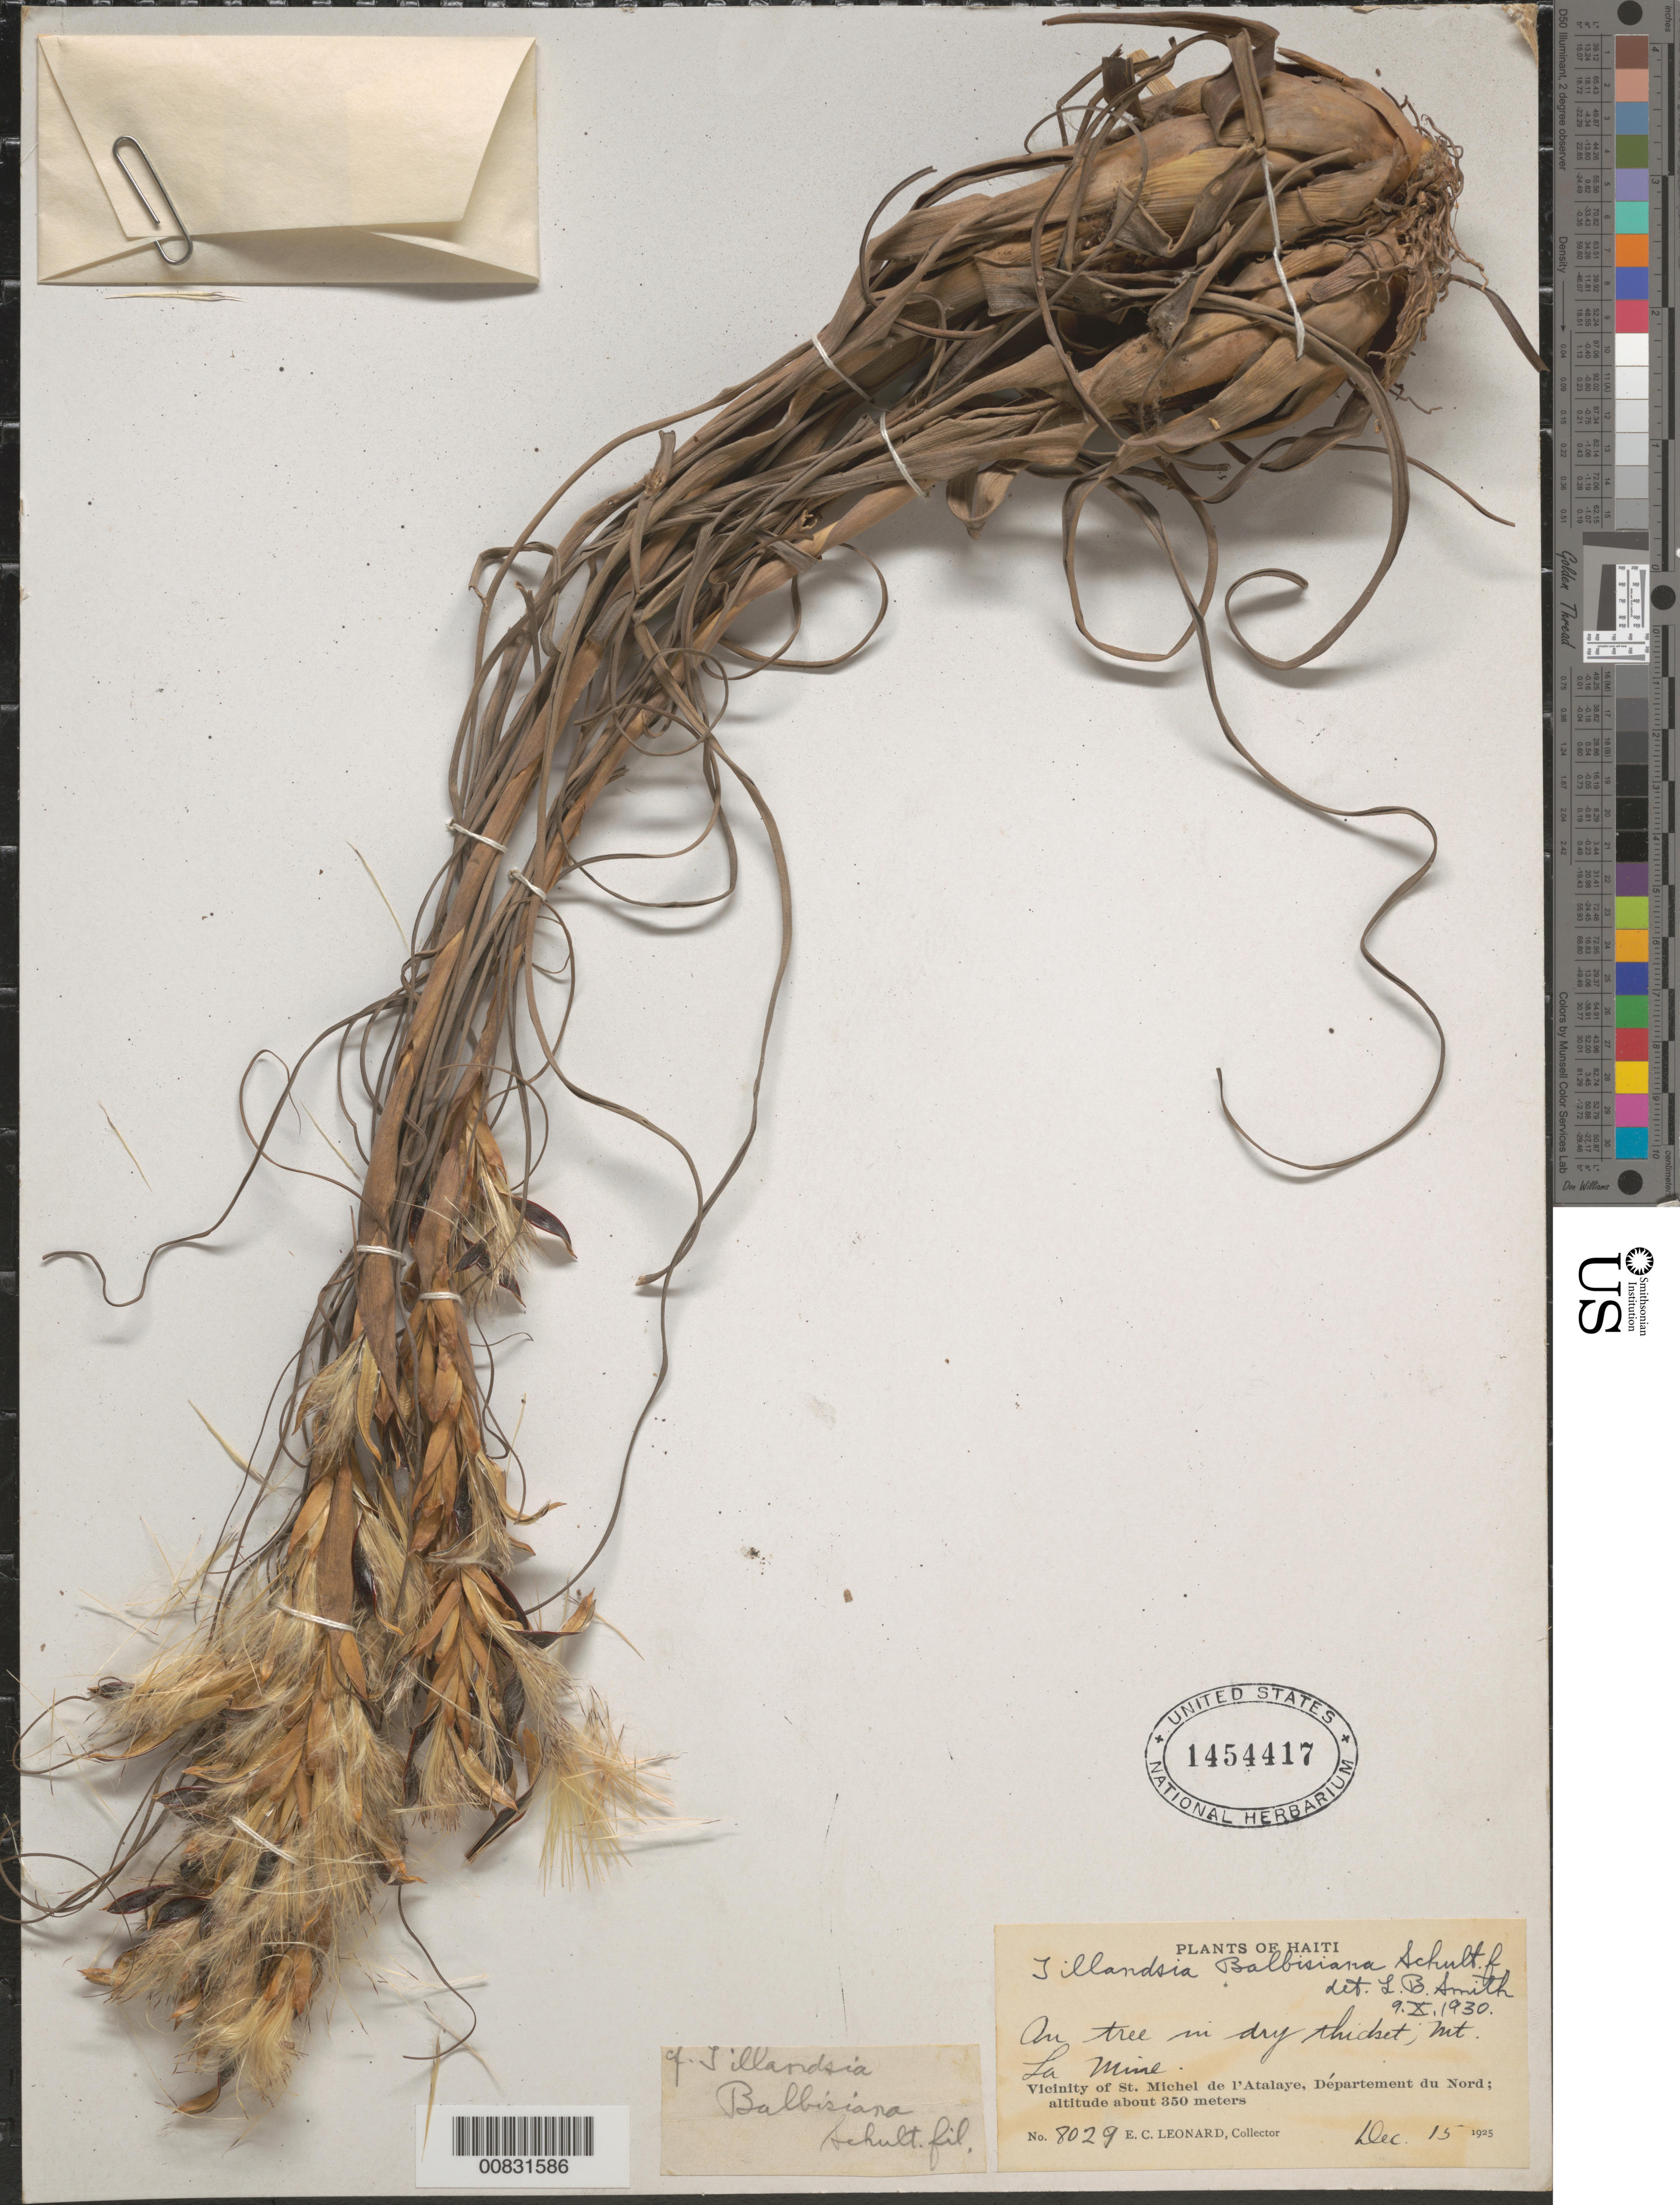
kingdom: Plantae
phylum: Tracheophyta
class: Liliopsida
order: Poales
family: Bromeliaceae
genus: Tillandsia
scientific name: Tillandsia balbisiana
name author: Schult. f.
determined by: Smith, Lyman B., (US), NMNH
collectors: E. C. Leonard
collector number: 8029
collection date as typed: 15 Dec 1925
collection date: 1925-12-15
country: Haiti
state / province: Nord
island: Hispaniola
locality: Vicinity of St. Michel de l'Atalaye, Département du Nord. Dry thicket, Mt. La Mine.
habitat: On tree in dry thicket.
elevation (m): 350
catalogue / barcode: US 1454417